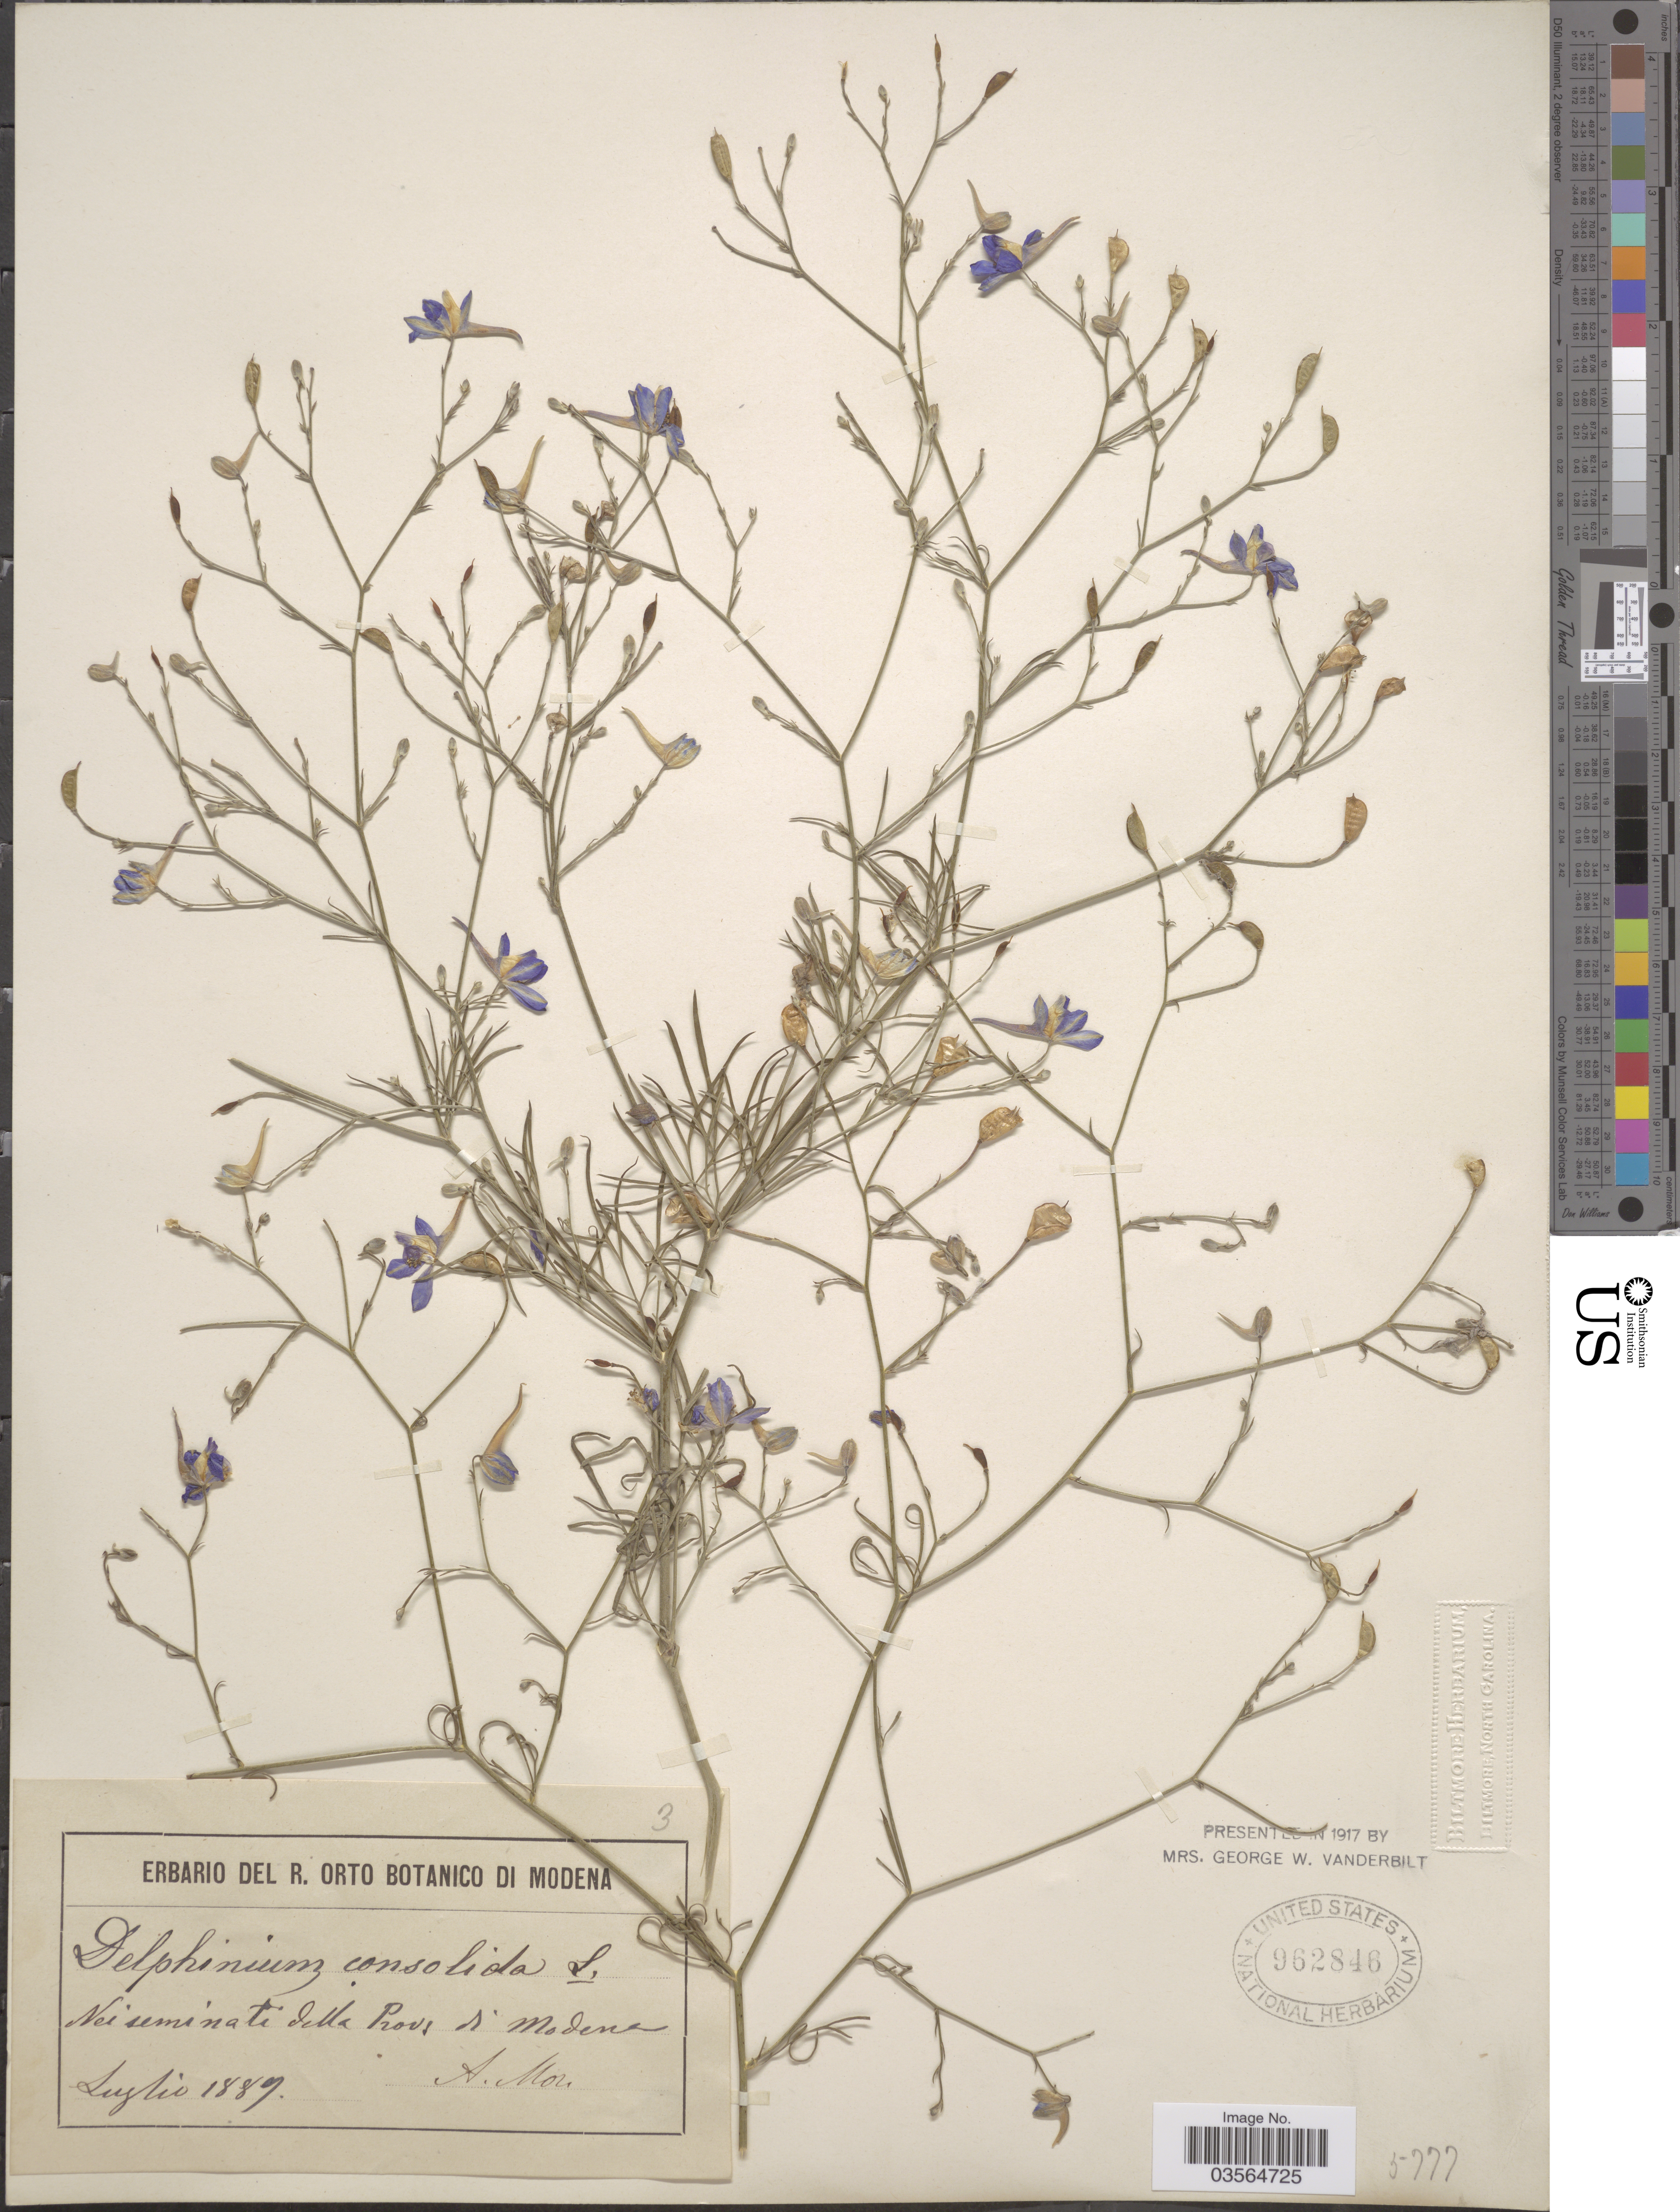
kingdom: Plantae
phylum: Tracheophyta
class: Magnoliopsida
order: Ranunculales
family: Ranunculaceae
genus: Delphinium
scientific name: Delphinium consolida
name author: L.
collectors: A. Mor.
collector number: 3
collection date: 1889-07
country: Italy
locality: Nei semi nati della Provi di Modena.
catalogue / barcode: US 962846